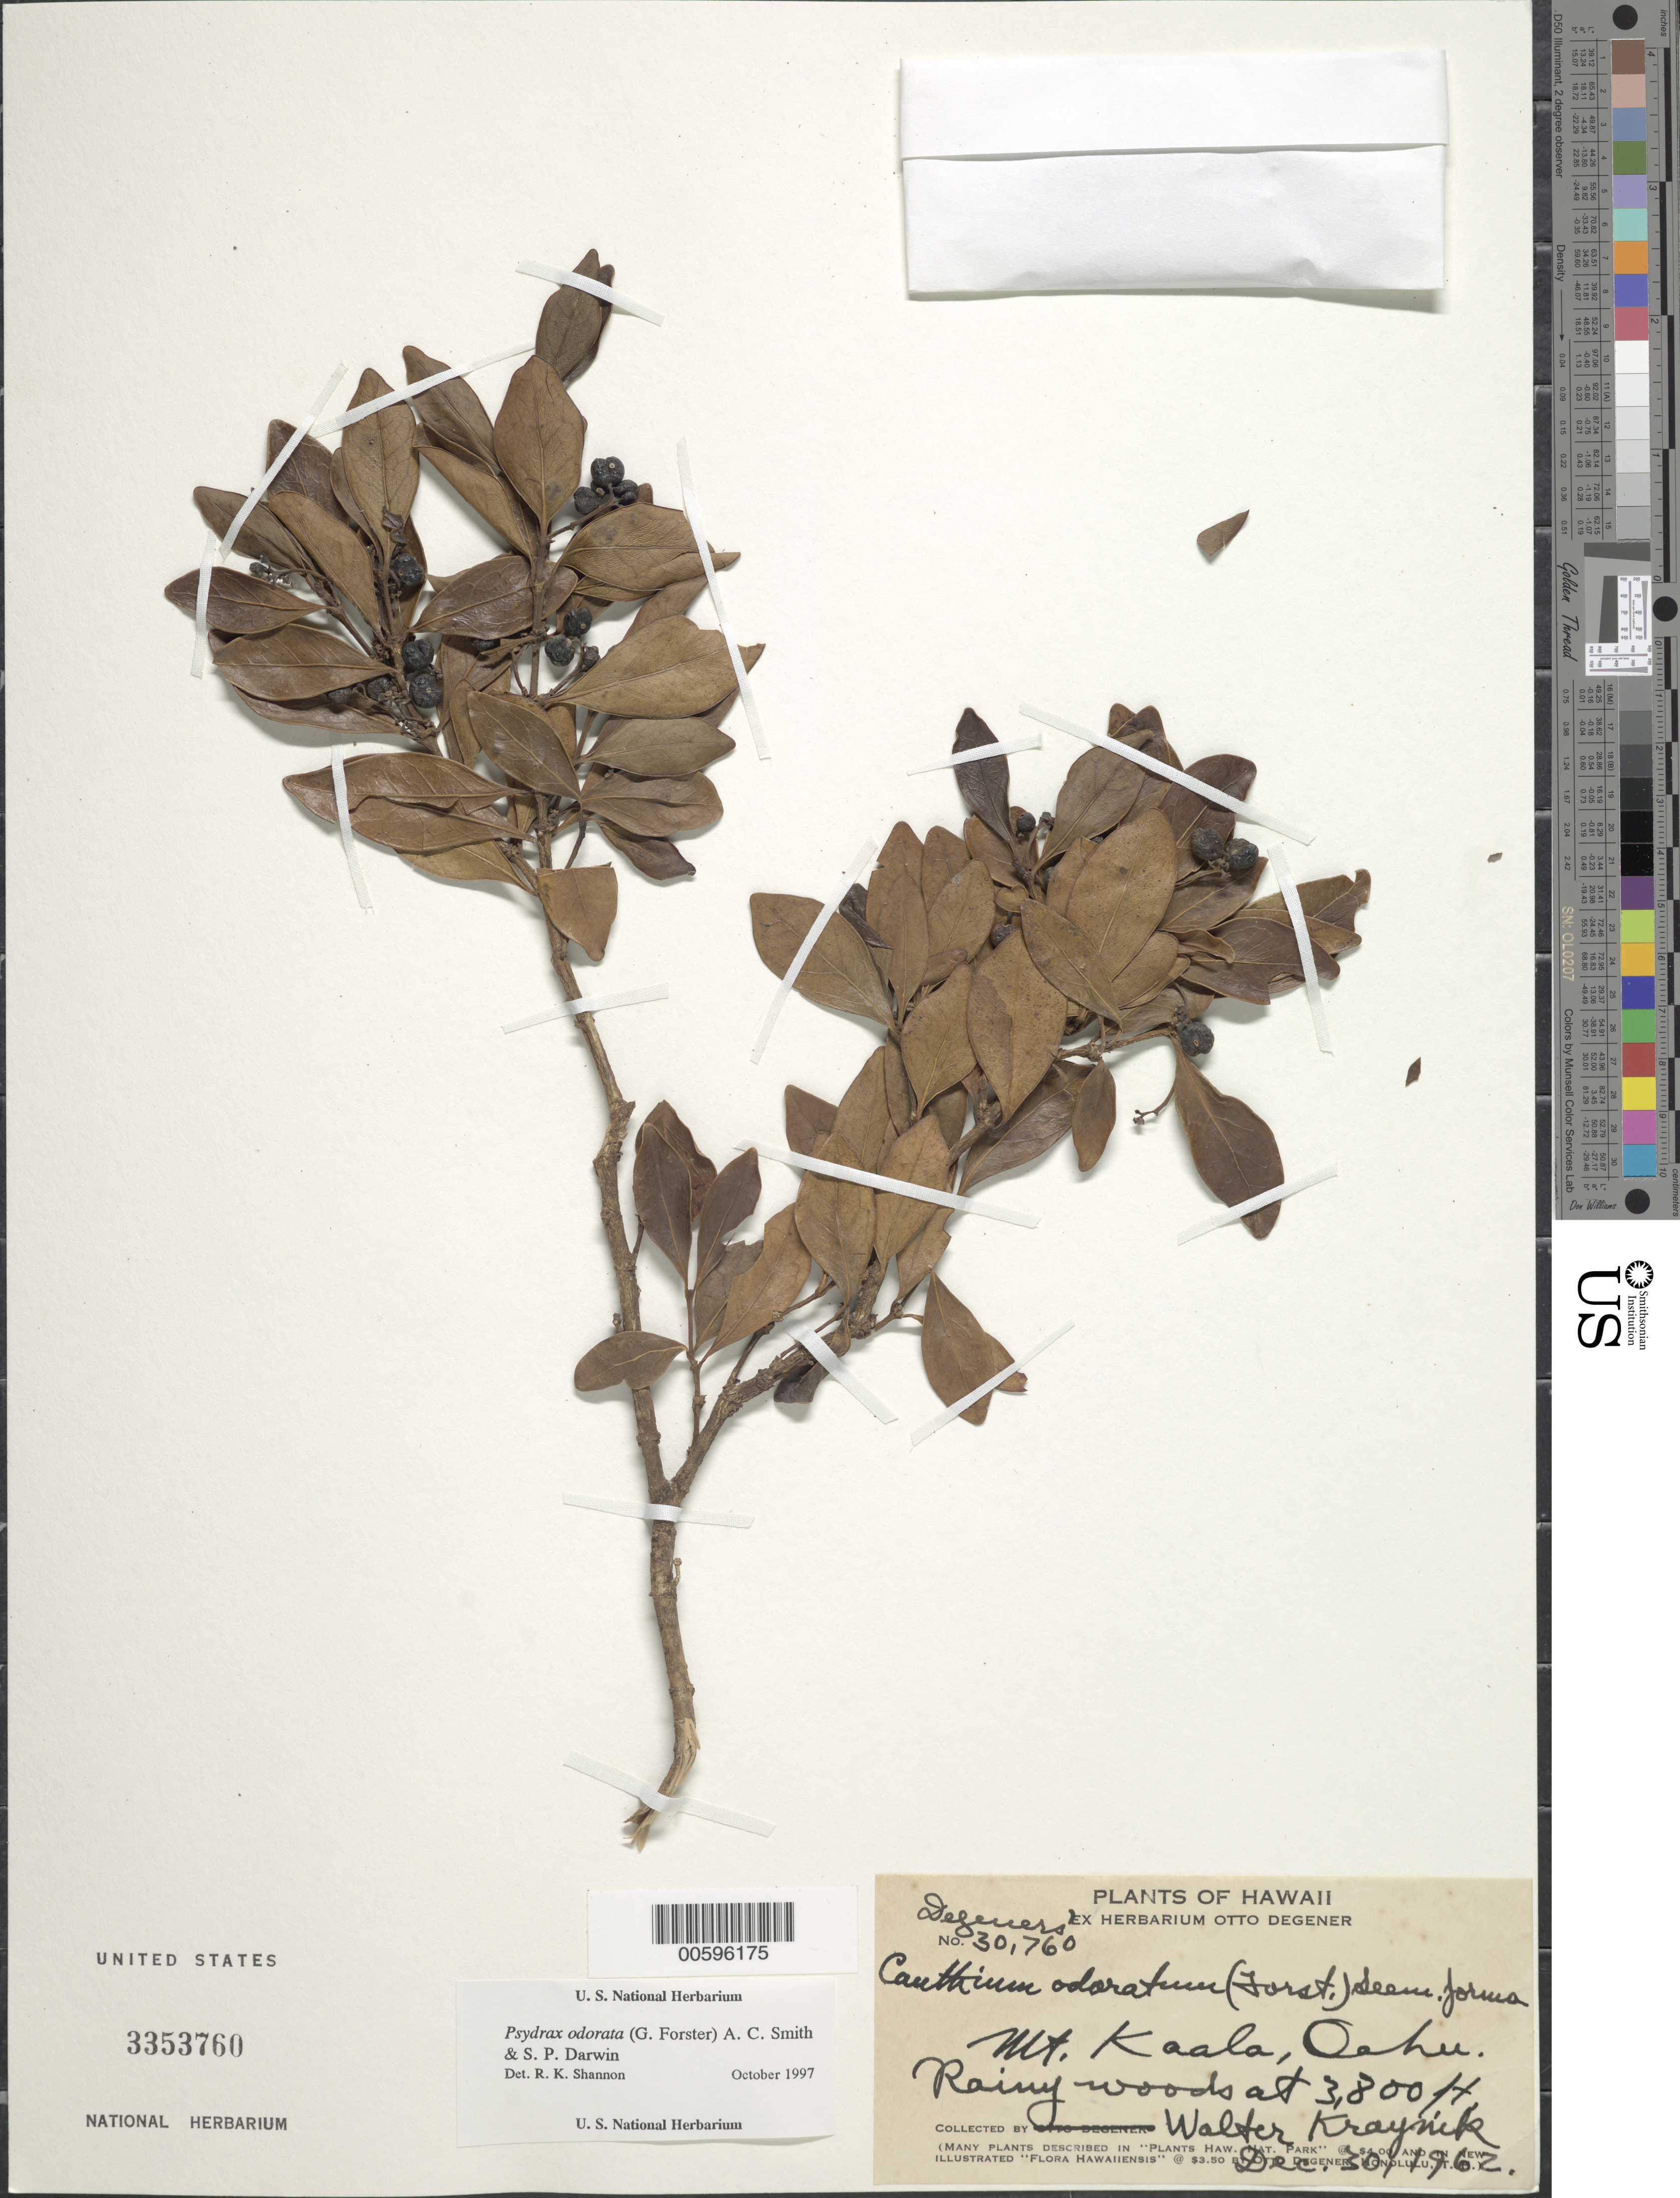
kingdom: Plantae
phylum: Tracheophyta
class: Magnoliopsida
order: Gentianales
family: Rubiaceae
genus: Psydrax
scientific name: Psydrax odorata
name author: (G. Forst.) A.C. Sm. & S.P. Darwin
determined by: Shannon, R. K., (UNITED STATES)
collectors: W. Kraynik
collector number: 30760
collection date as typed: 30 Dec 1962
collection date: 1962-12-30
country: United States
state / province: Hawaii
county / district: Honolulu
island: Oahu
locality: Mt Kaala.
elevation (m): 1158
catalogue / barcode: US 3353760